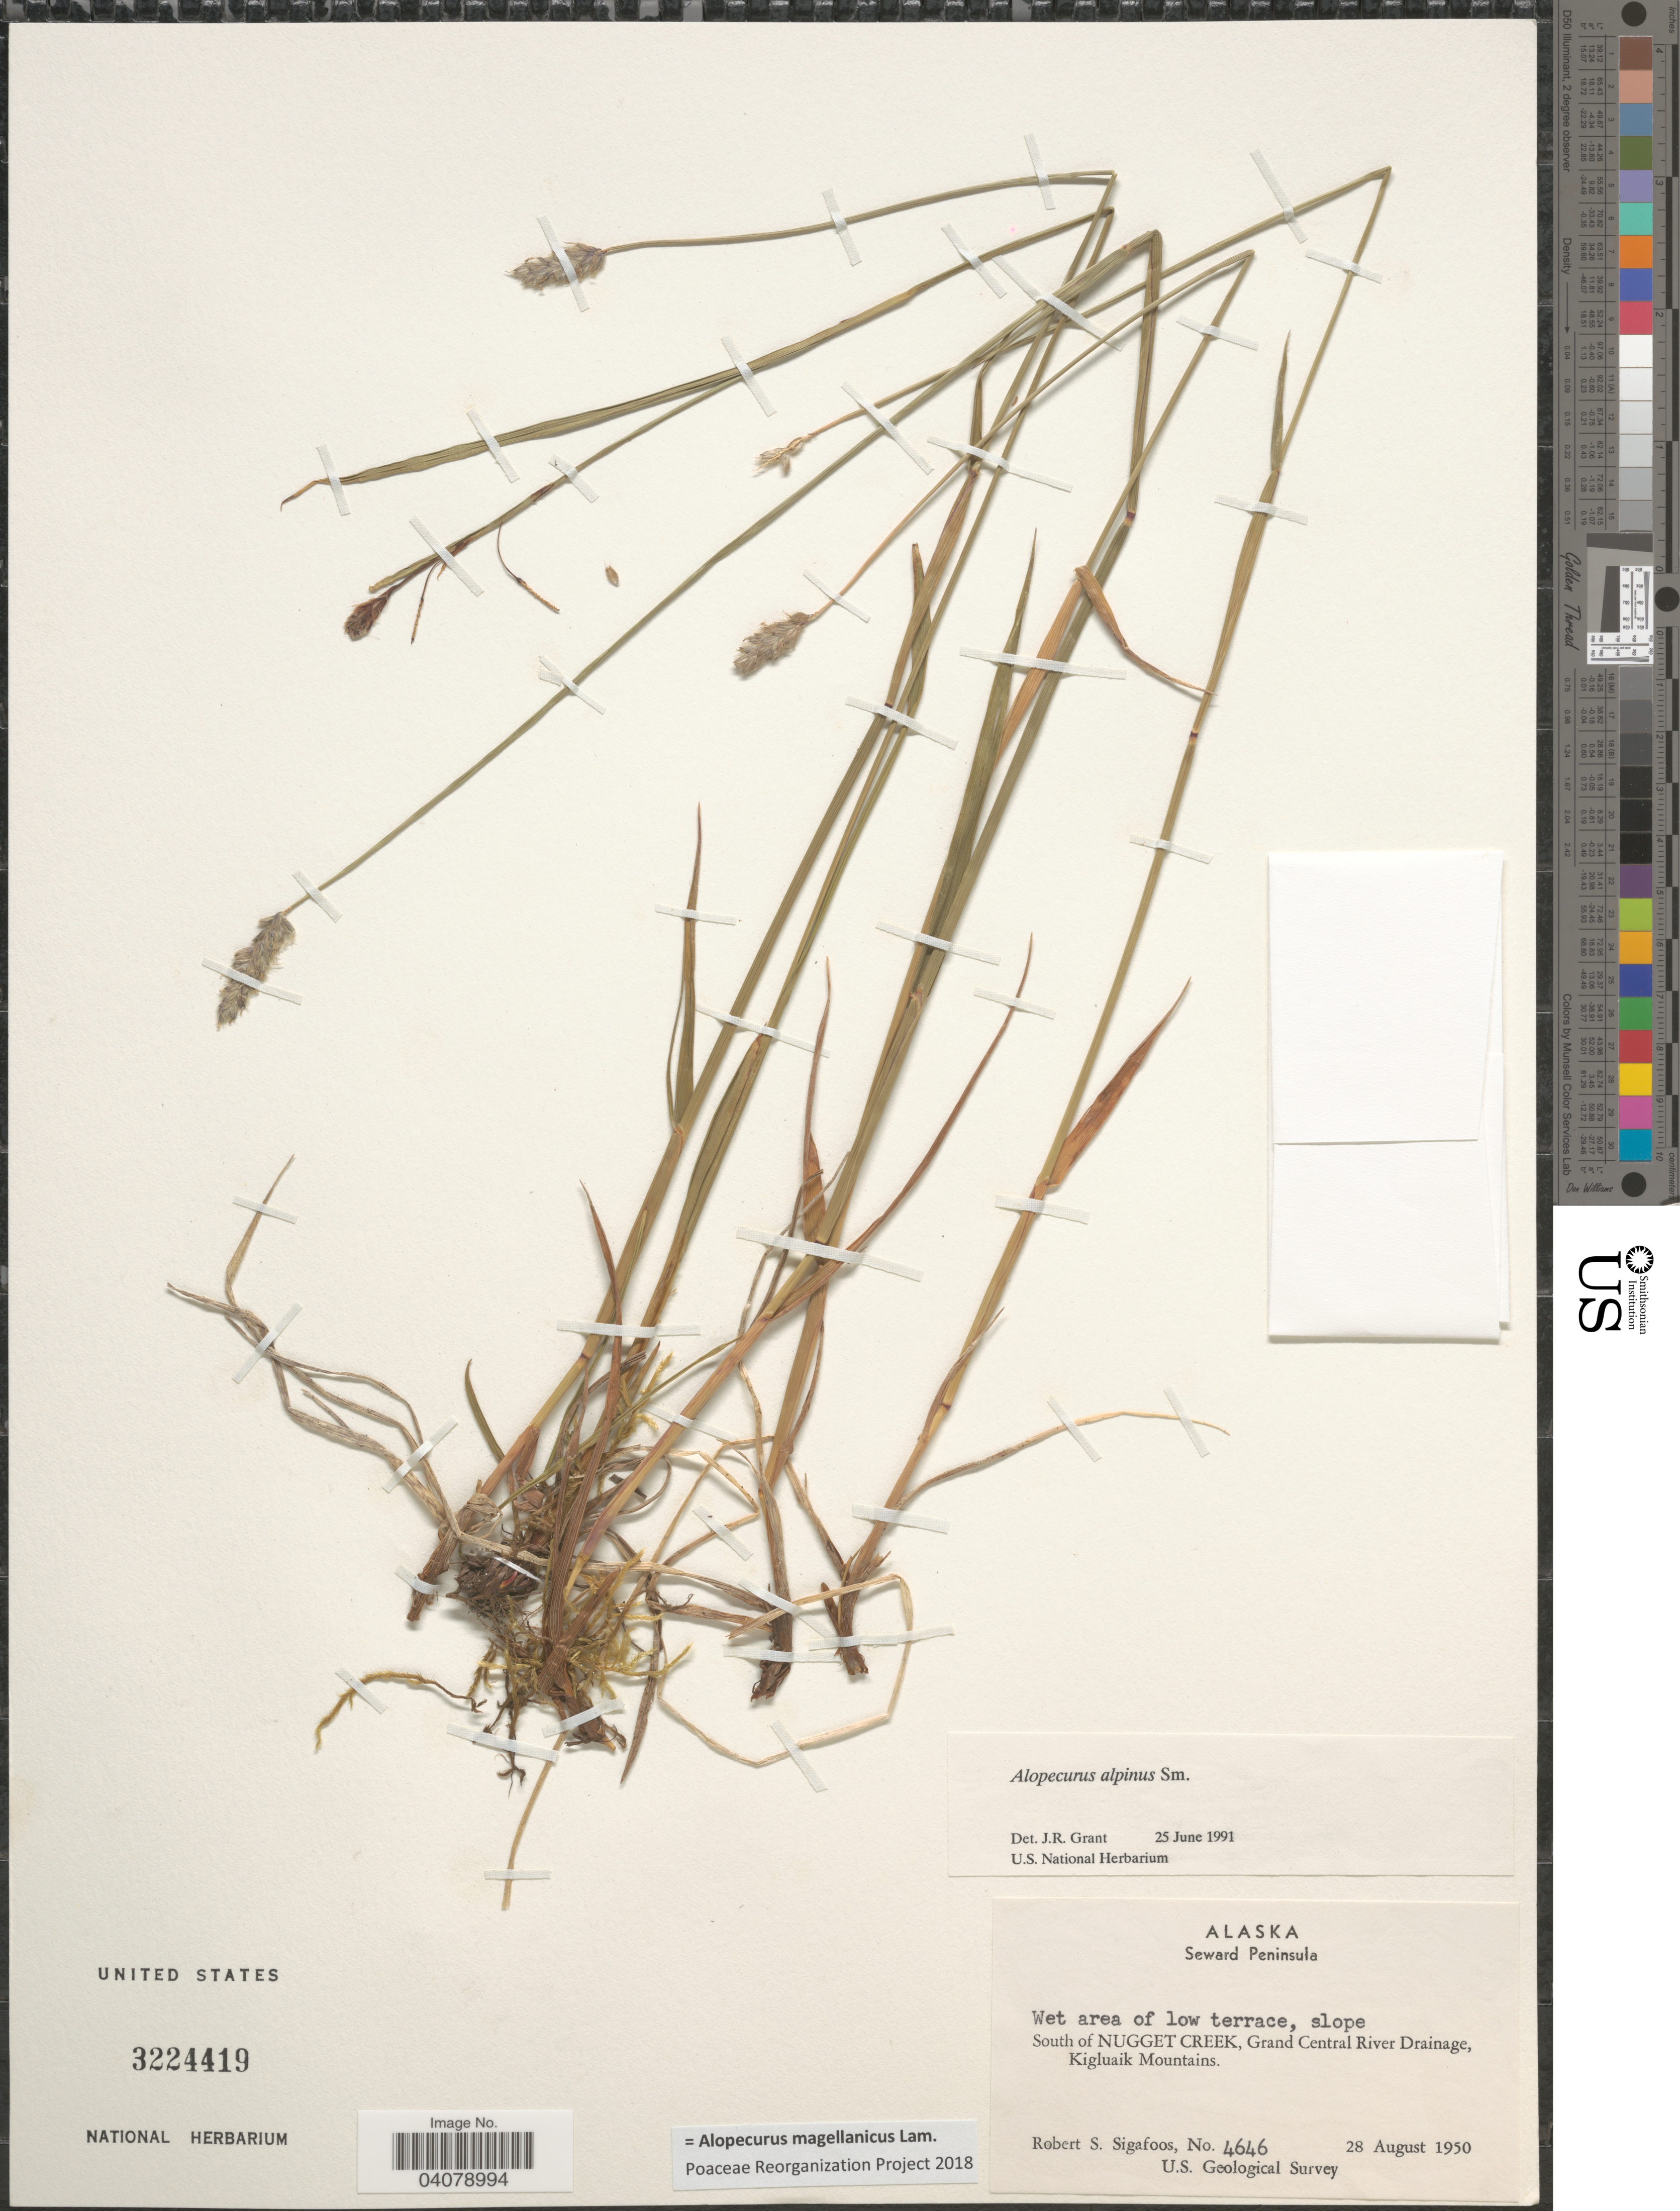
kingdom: Plantae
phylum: Tracheophyta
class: Liliopsida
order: Poales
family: Poaceae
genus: Alopecurus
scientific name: Alopecurus magellanicus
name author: Lam.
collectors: R. Sigafoos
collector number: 4646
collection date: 1950-08-28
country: United States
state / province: Alaska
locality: Seward Peninsula. Wet area of low terrace, slope South of Nugget Creek, Grand Central River Drainage, Kigluaik Mountains. U.S. Geological Survey.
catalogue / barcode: US 3224419